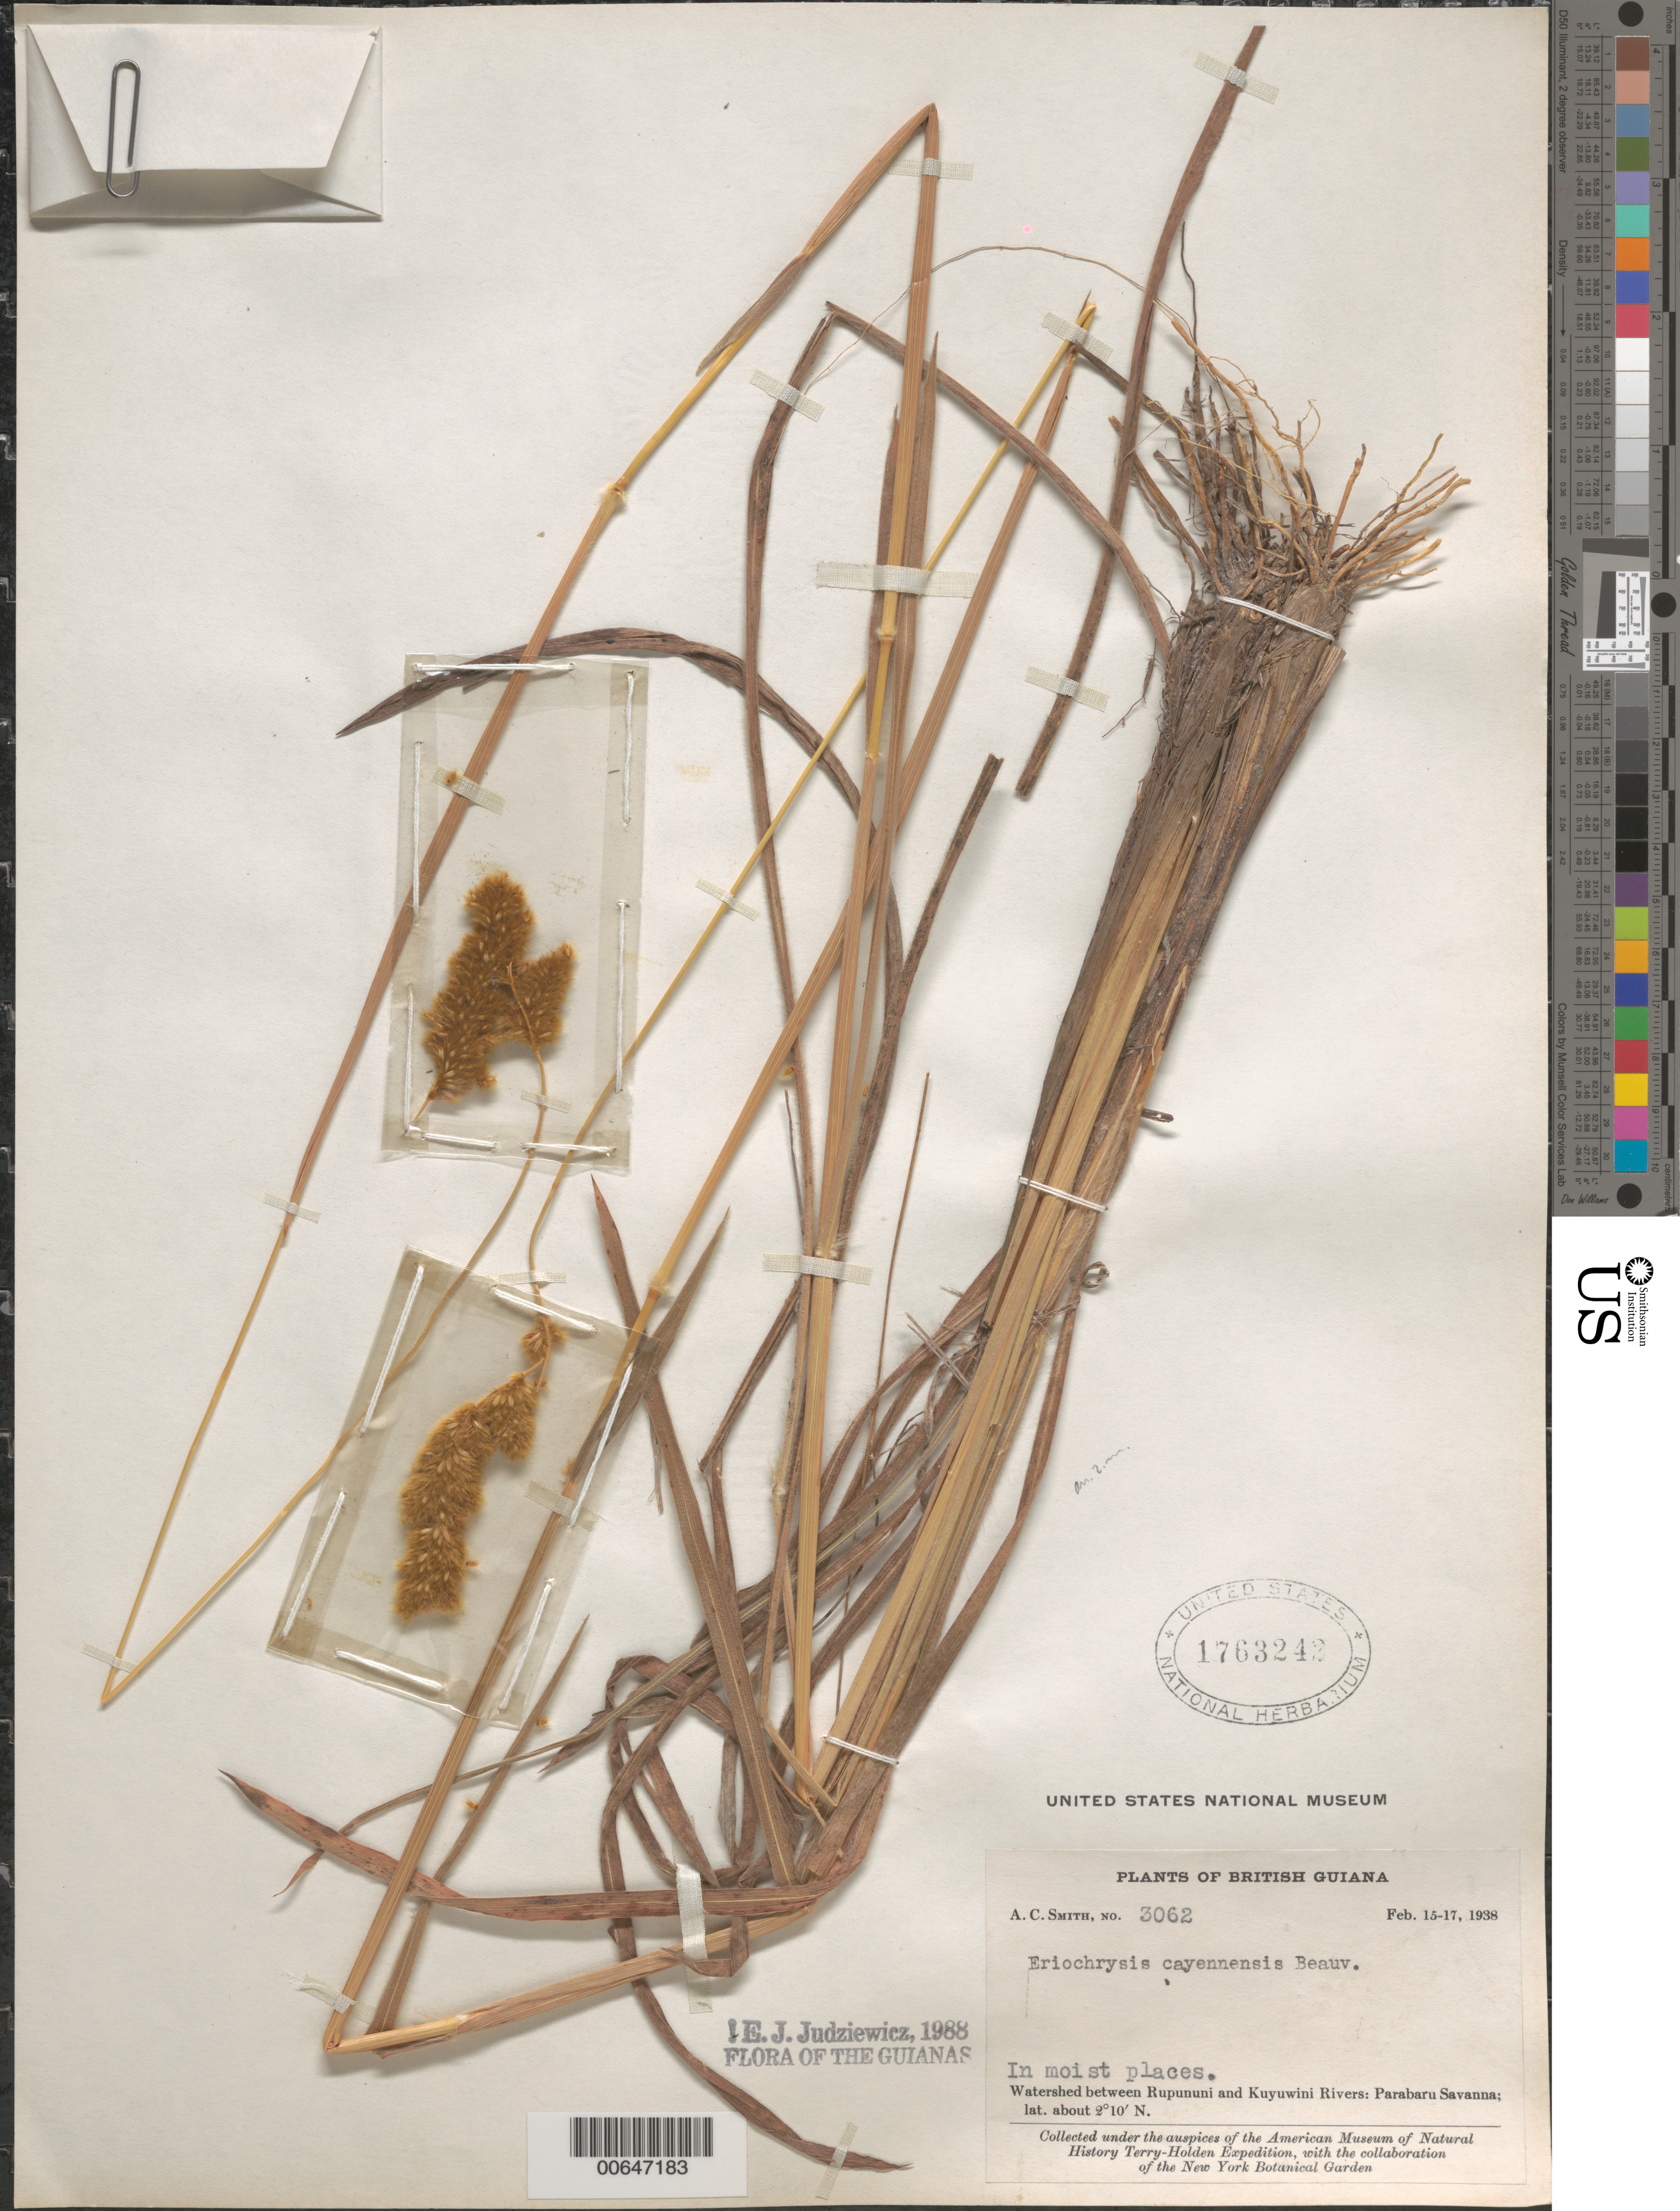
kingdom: Plantae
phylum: Tracheophyta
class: Liliopsida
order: Poales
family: Poaceae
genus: Eriochrysis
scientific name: Eriochrysis cayennensis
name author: P. Beauv.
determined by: Judziewicz, E. J.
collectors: A. C. Smith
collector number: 3062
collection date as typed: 15-Feb-38 to 17-Feb-38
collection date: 1938-02-15/1938-02-17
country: Guyana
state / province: U. Takutu-U. Essequibo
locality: Rupununi R., watershed between it and Kuyuwini R; Parabaru Savanna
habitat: Moist places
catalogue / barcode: US 1763242